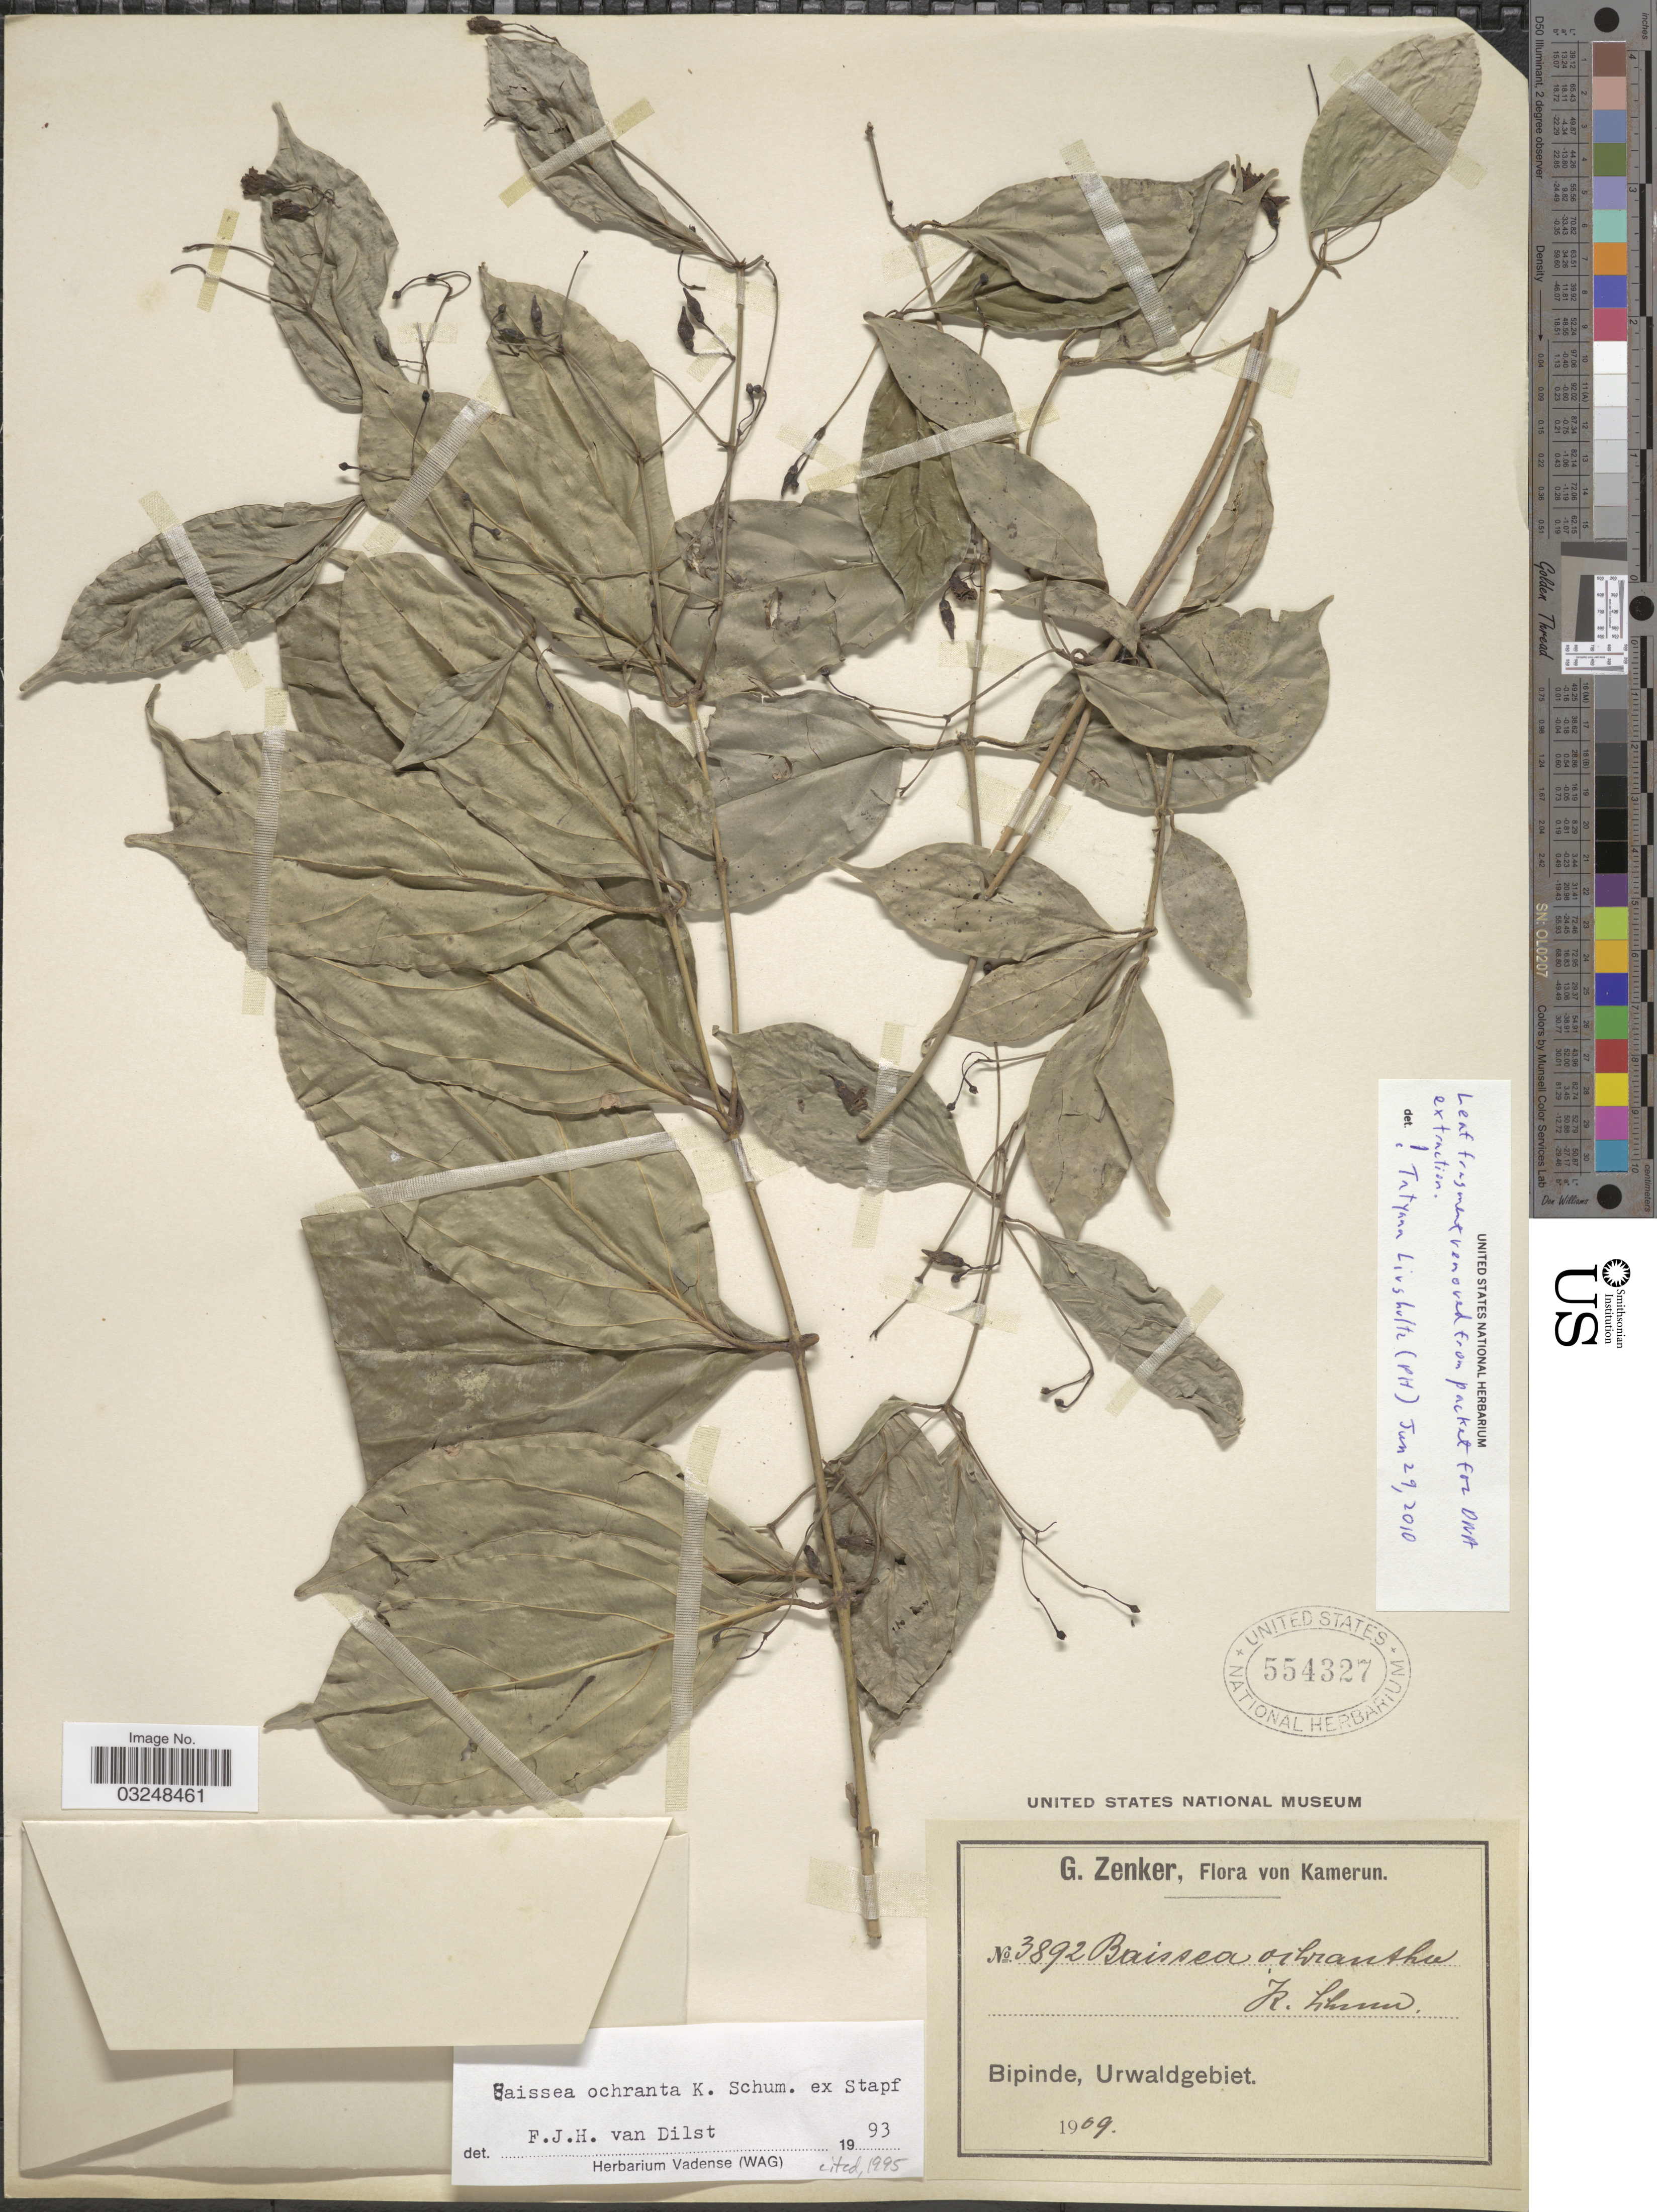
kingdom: Plantae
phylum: Tracheophyta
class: Magnoliopsida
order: Gentianales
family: Apocynaceae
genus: Baissea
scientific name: Baissea ochrantha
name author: K. Schum. ex Stapf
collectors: G. A. Zenker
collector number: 3892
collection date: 1909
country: Cameroon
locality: Kamerun, Bipinde, Urwaldgebiet.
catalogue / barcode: US 554327